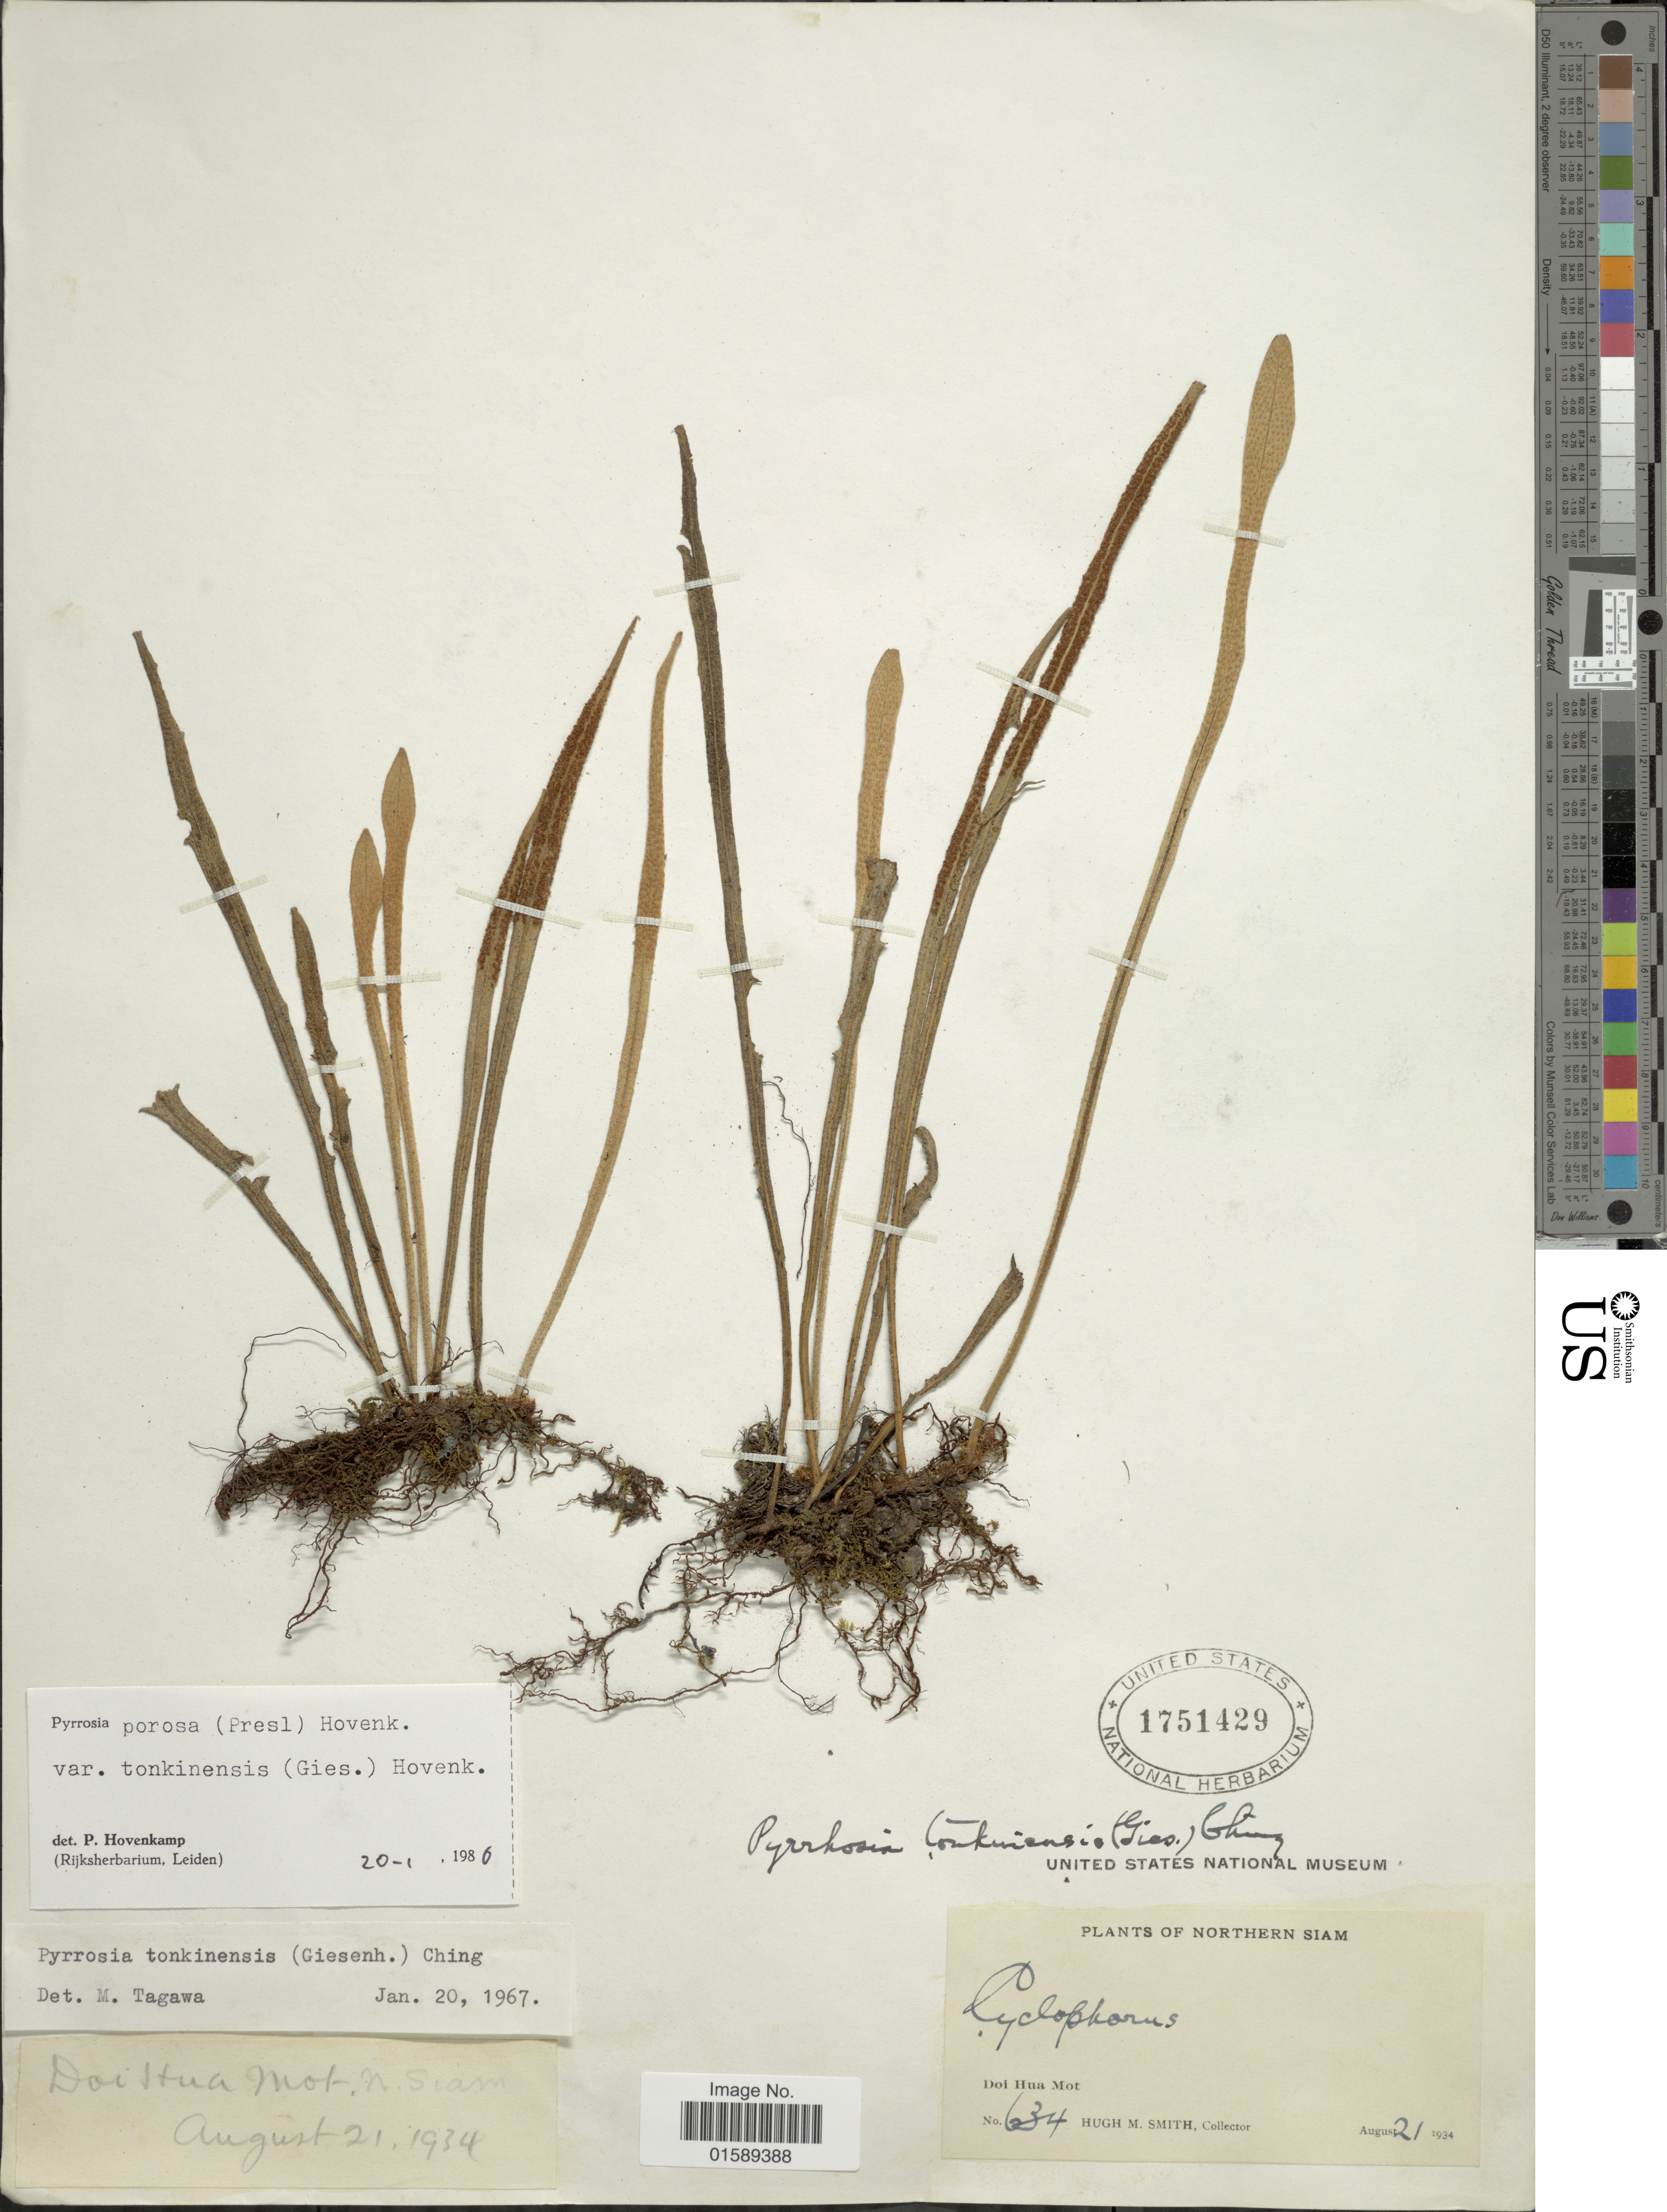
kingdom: Plantae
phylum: Tracheophyta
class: Polypodiopsida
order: Polypodiales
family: Polypodiaceae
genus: Pyrrosia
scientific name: Pyrrosia porosa var. tonkinensis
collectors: H. M. Smith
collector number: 634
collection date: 1934-08-21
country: Thailand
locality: Northern Siam. Doi Hua Mot.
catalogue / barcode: US 1751429